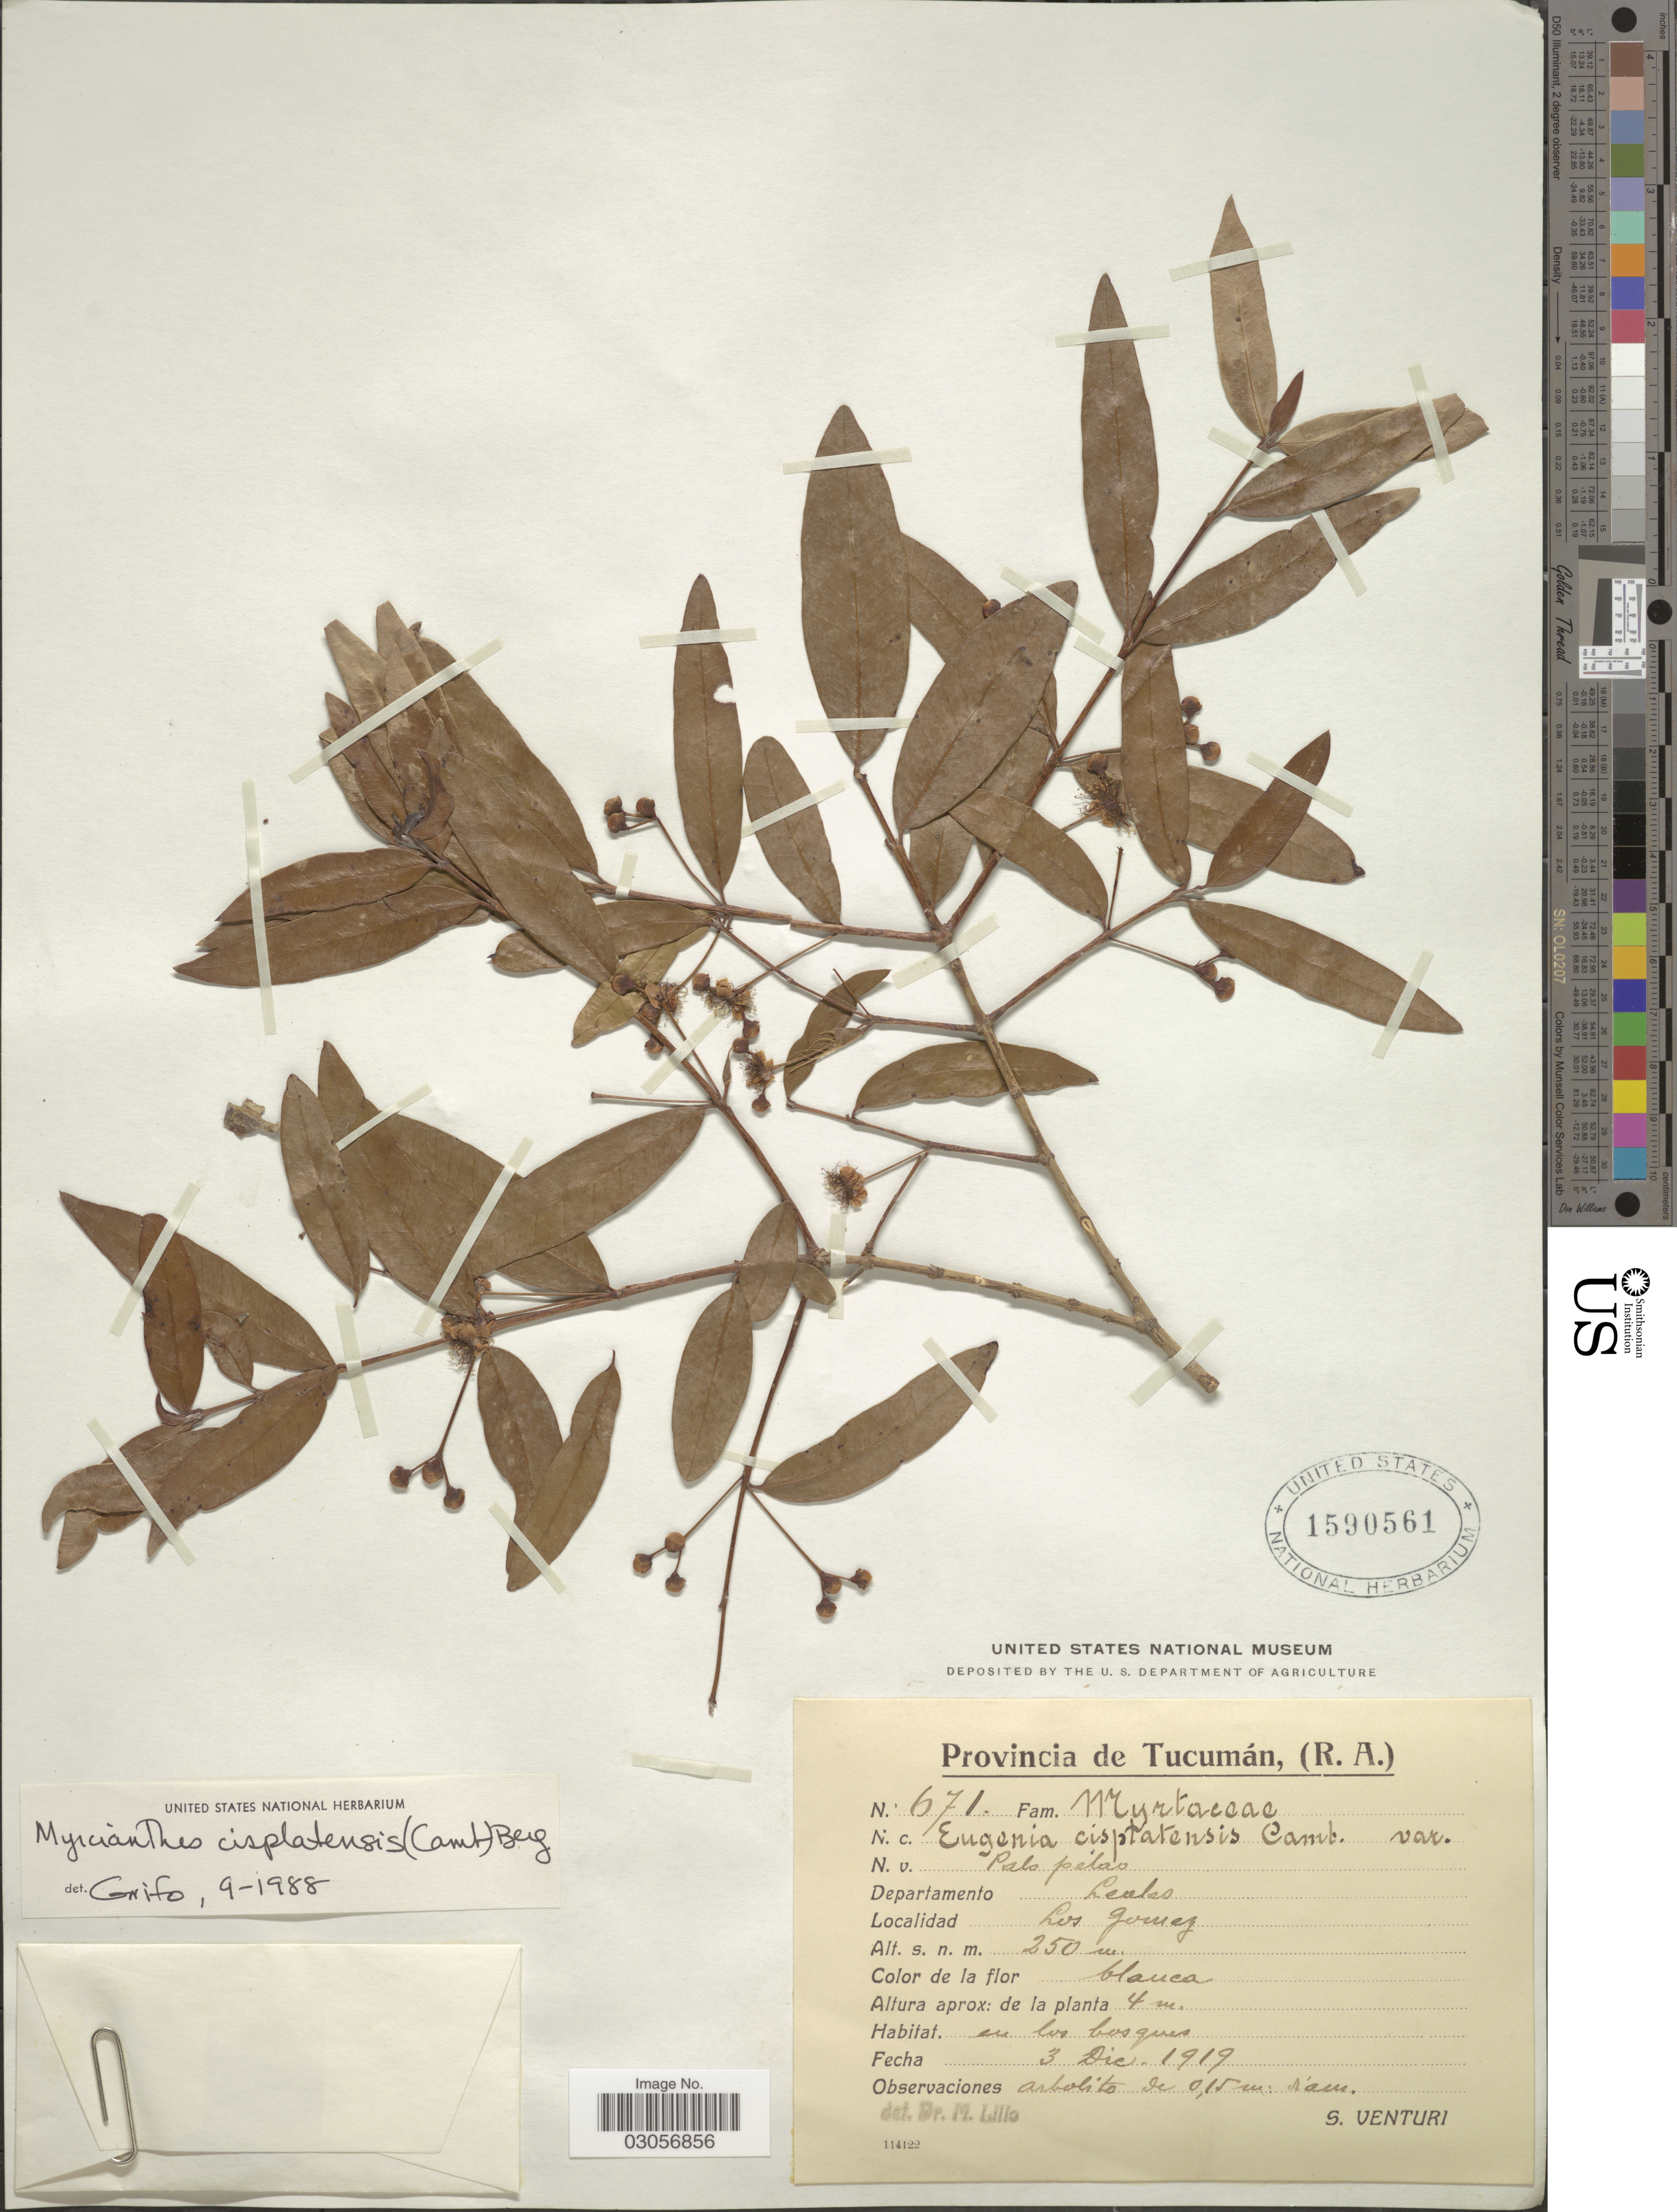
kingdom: Plantae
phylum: Tracheophyta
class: Magnoliopsida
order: Myrtales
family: Myrtaceae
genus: Myrcianthes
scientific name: Myrcianthes cisplatensis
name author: (Cambess.) O. Berg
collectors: S. Venturi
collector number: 671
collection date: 1919-12-03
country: Argentina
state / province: Tucuman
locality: Departamento Leales, Los Gomez.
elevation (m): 250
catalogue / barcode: US 1590561